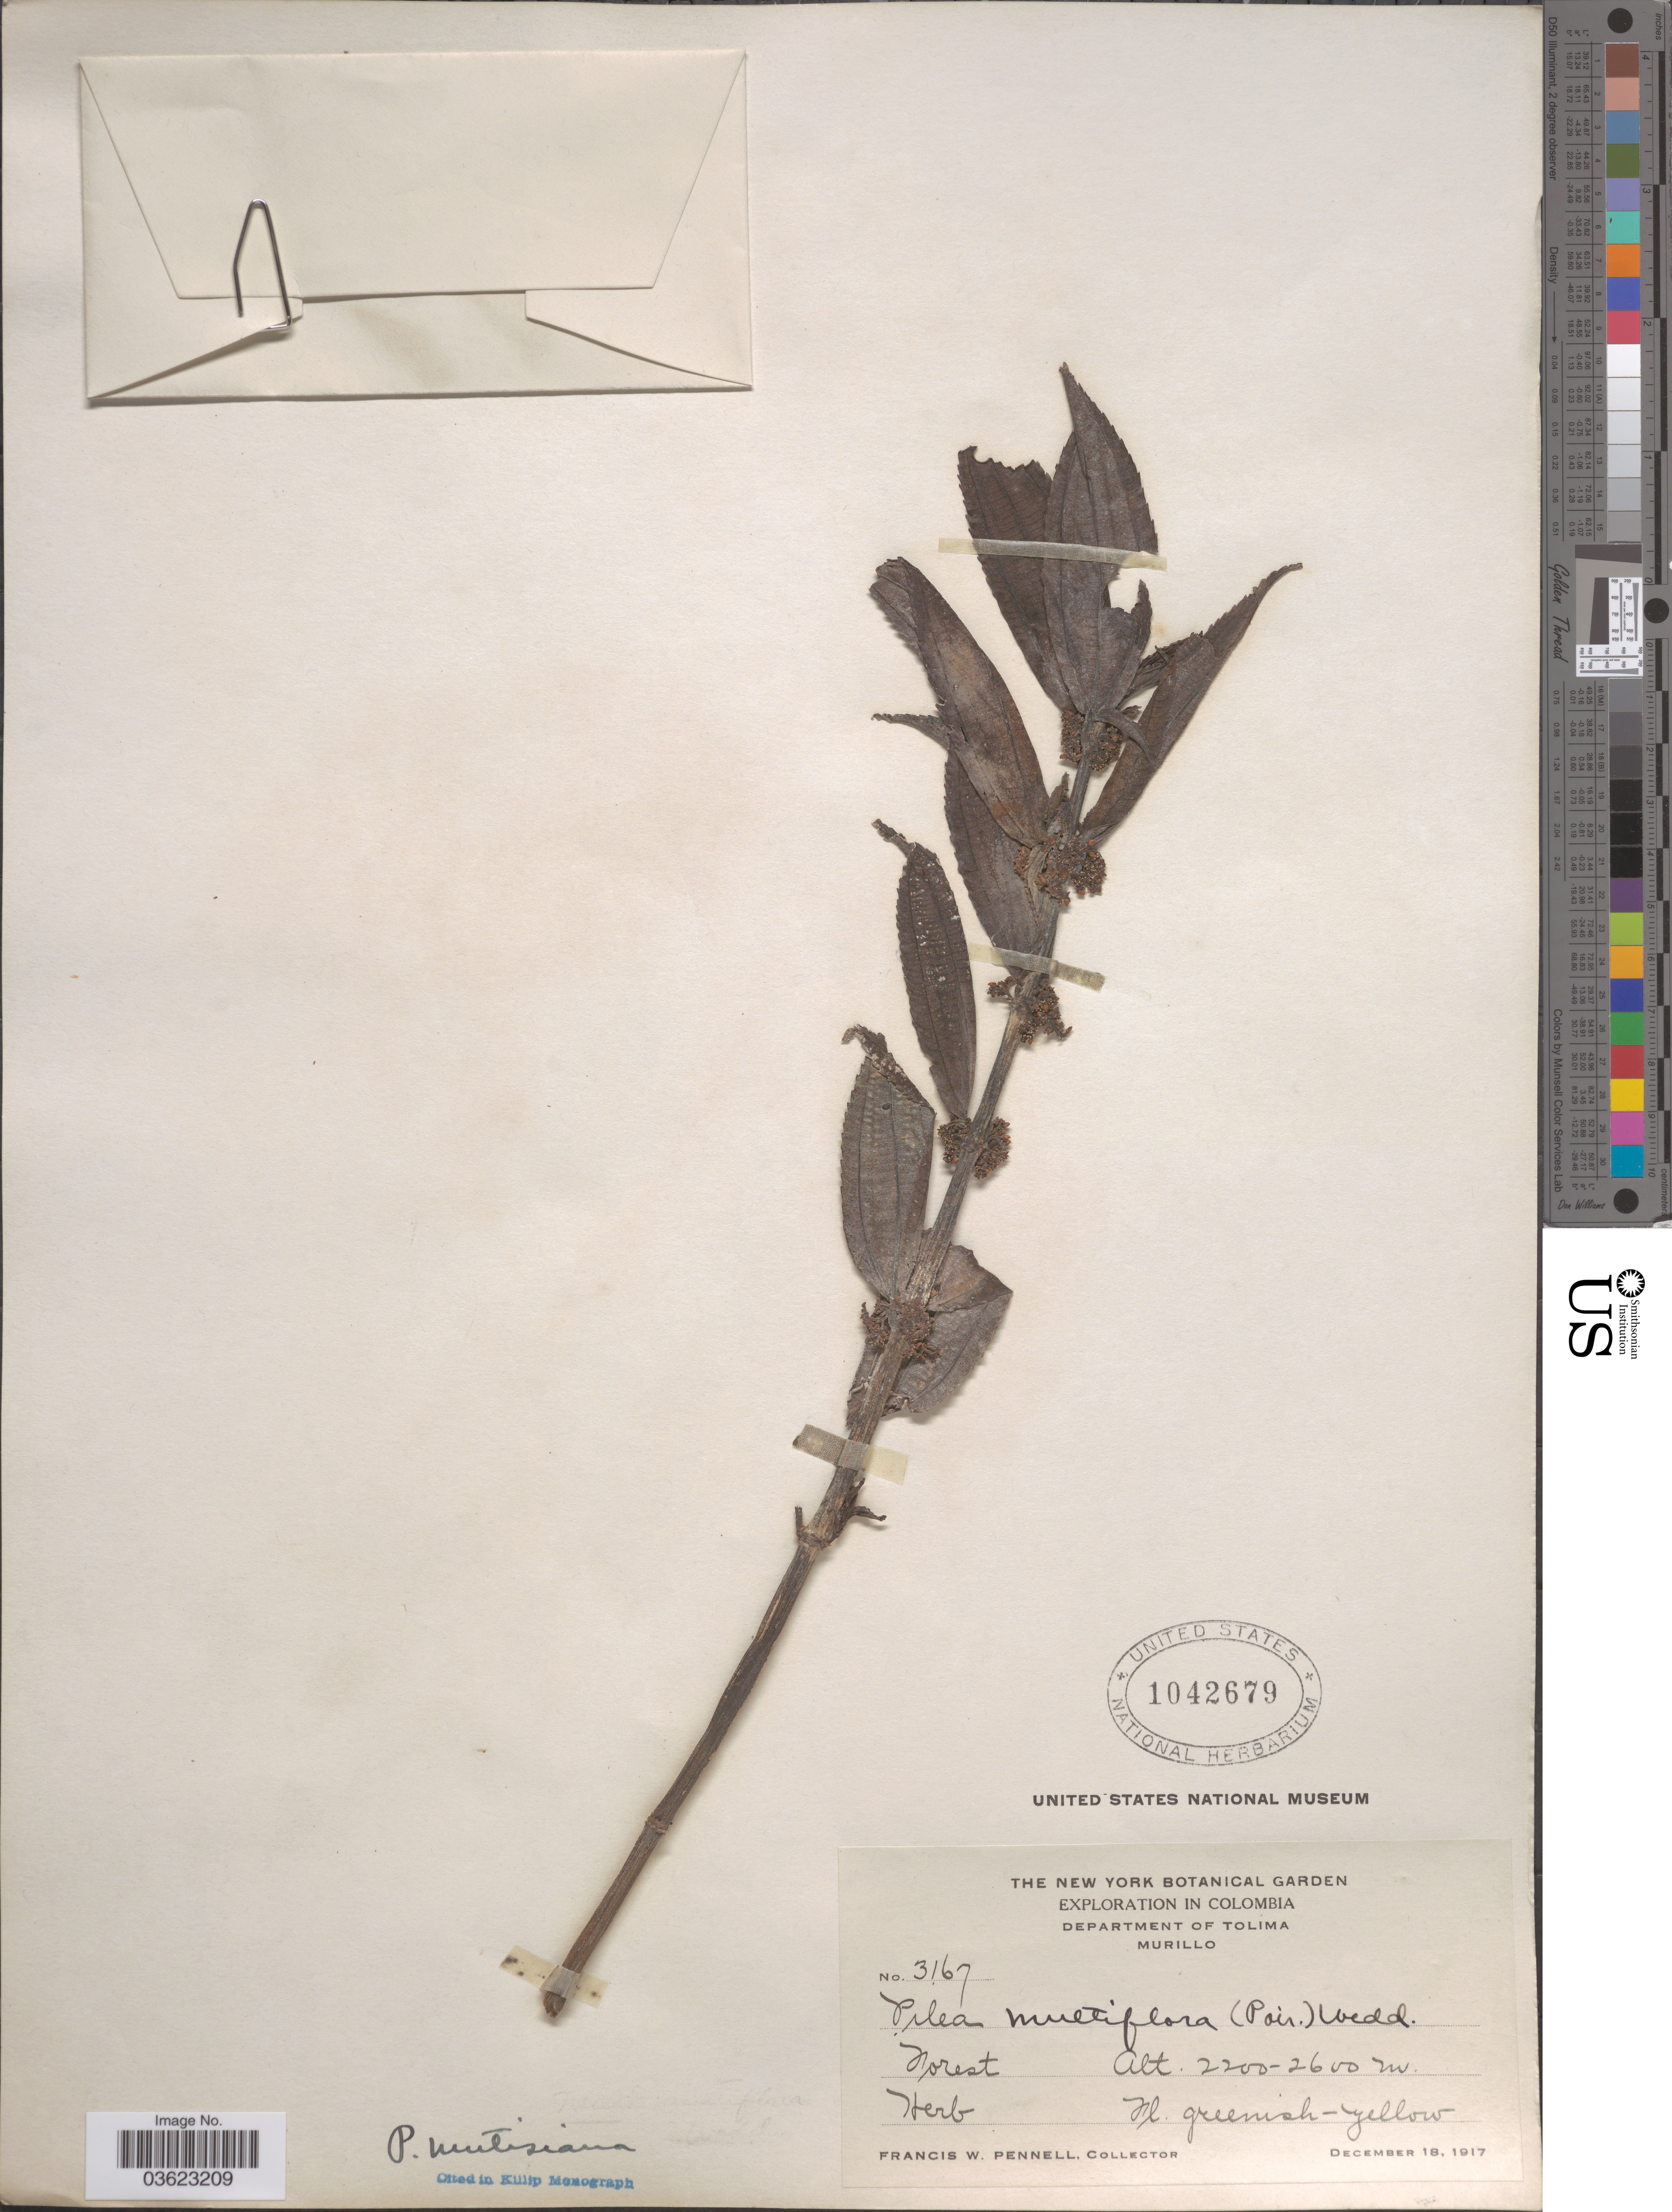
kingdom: Plantae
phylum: Tracheophyta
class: Magnoliopsida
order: Rosales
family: Urticaceae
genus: Pilea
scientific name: Pilea mutisiana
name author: Wedd.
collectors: F. W. Pennell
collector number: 3167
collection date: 1917-12-18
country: Colombia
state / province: Tolima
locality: Department of Tolima. Murillo.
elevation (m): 2200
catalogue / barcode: US 1042679